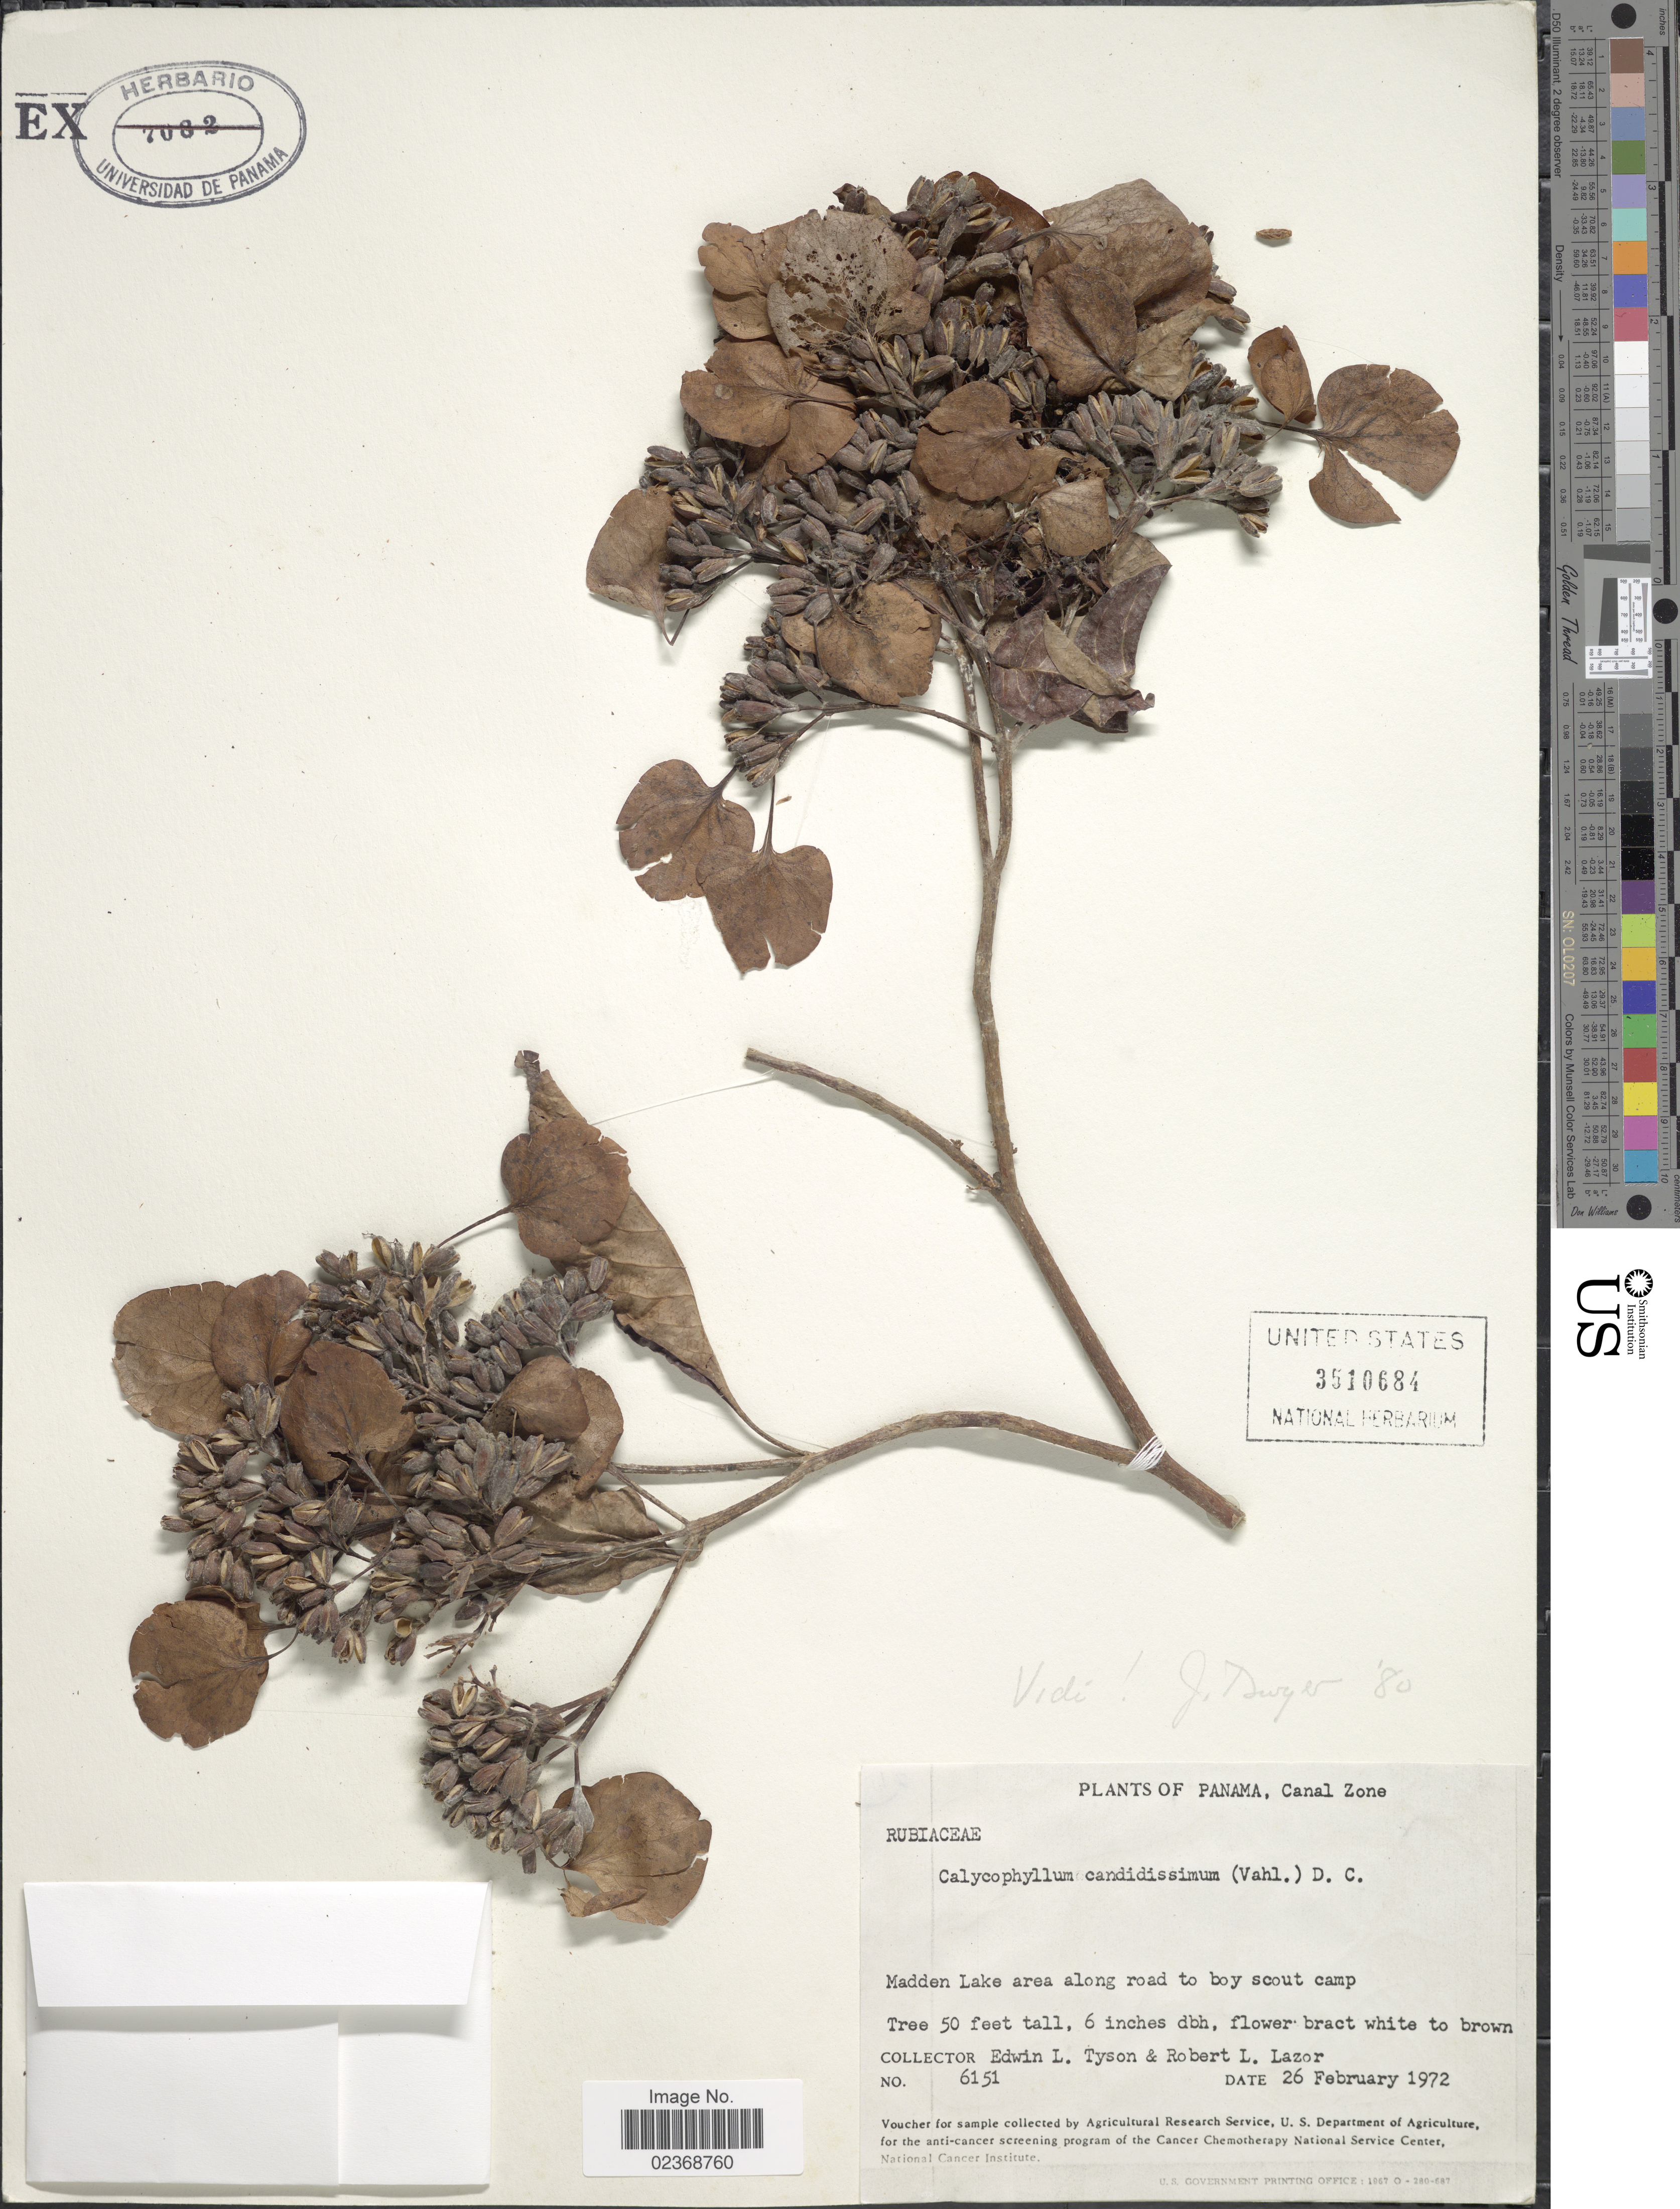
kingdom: Plantae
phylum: Tracheophyta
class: Magnoliopsida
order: Gentianales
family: Rubiaceae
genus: Calycophyllum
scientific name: Calycophyllum candidissimum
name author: (Vahl) DC.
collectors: E. L. Tyson & R. L. Lazor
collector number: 6151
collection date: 1972-02-26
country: Panama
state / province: Colón / Panamá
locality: Madden Lake area along road to boy scout camp.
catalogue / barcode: US 3510684